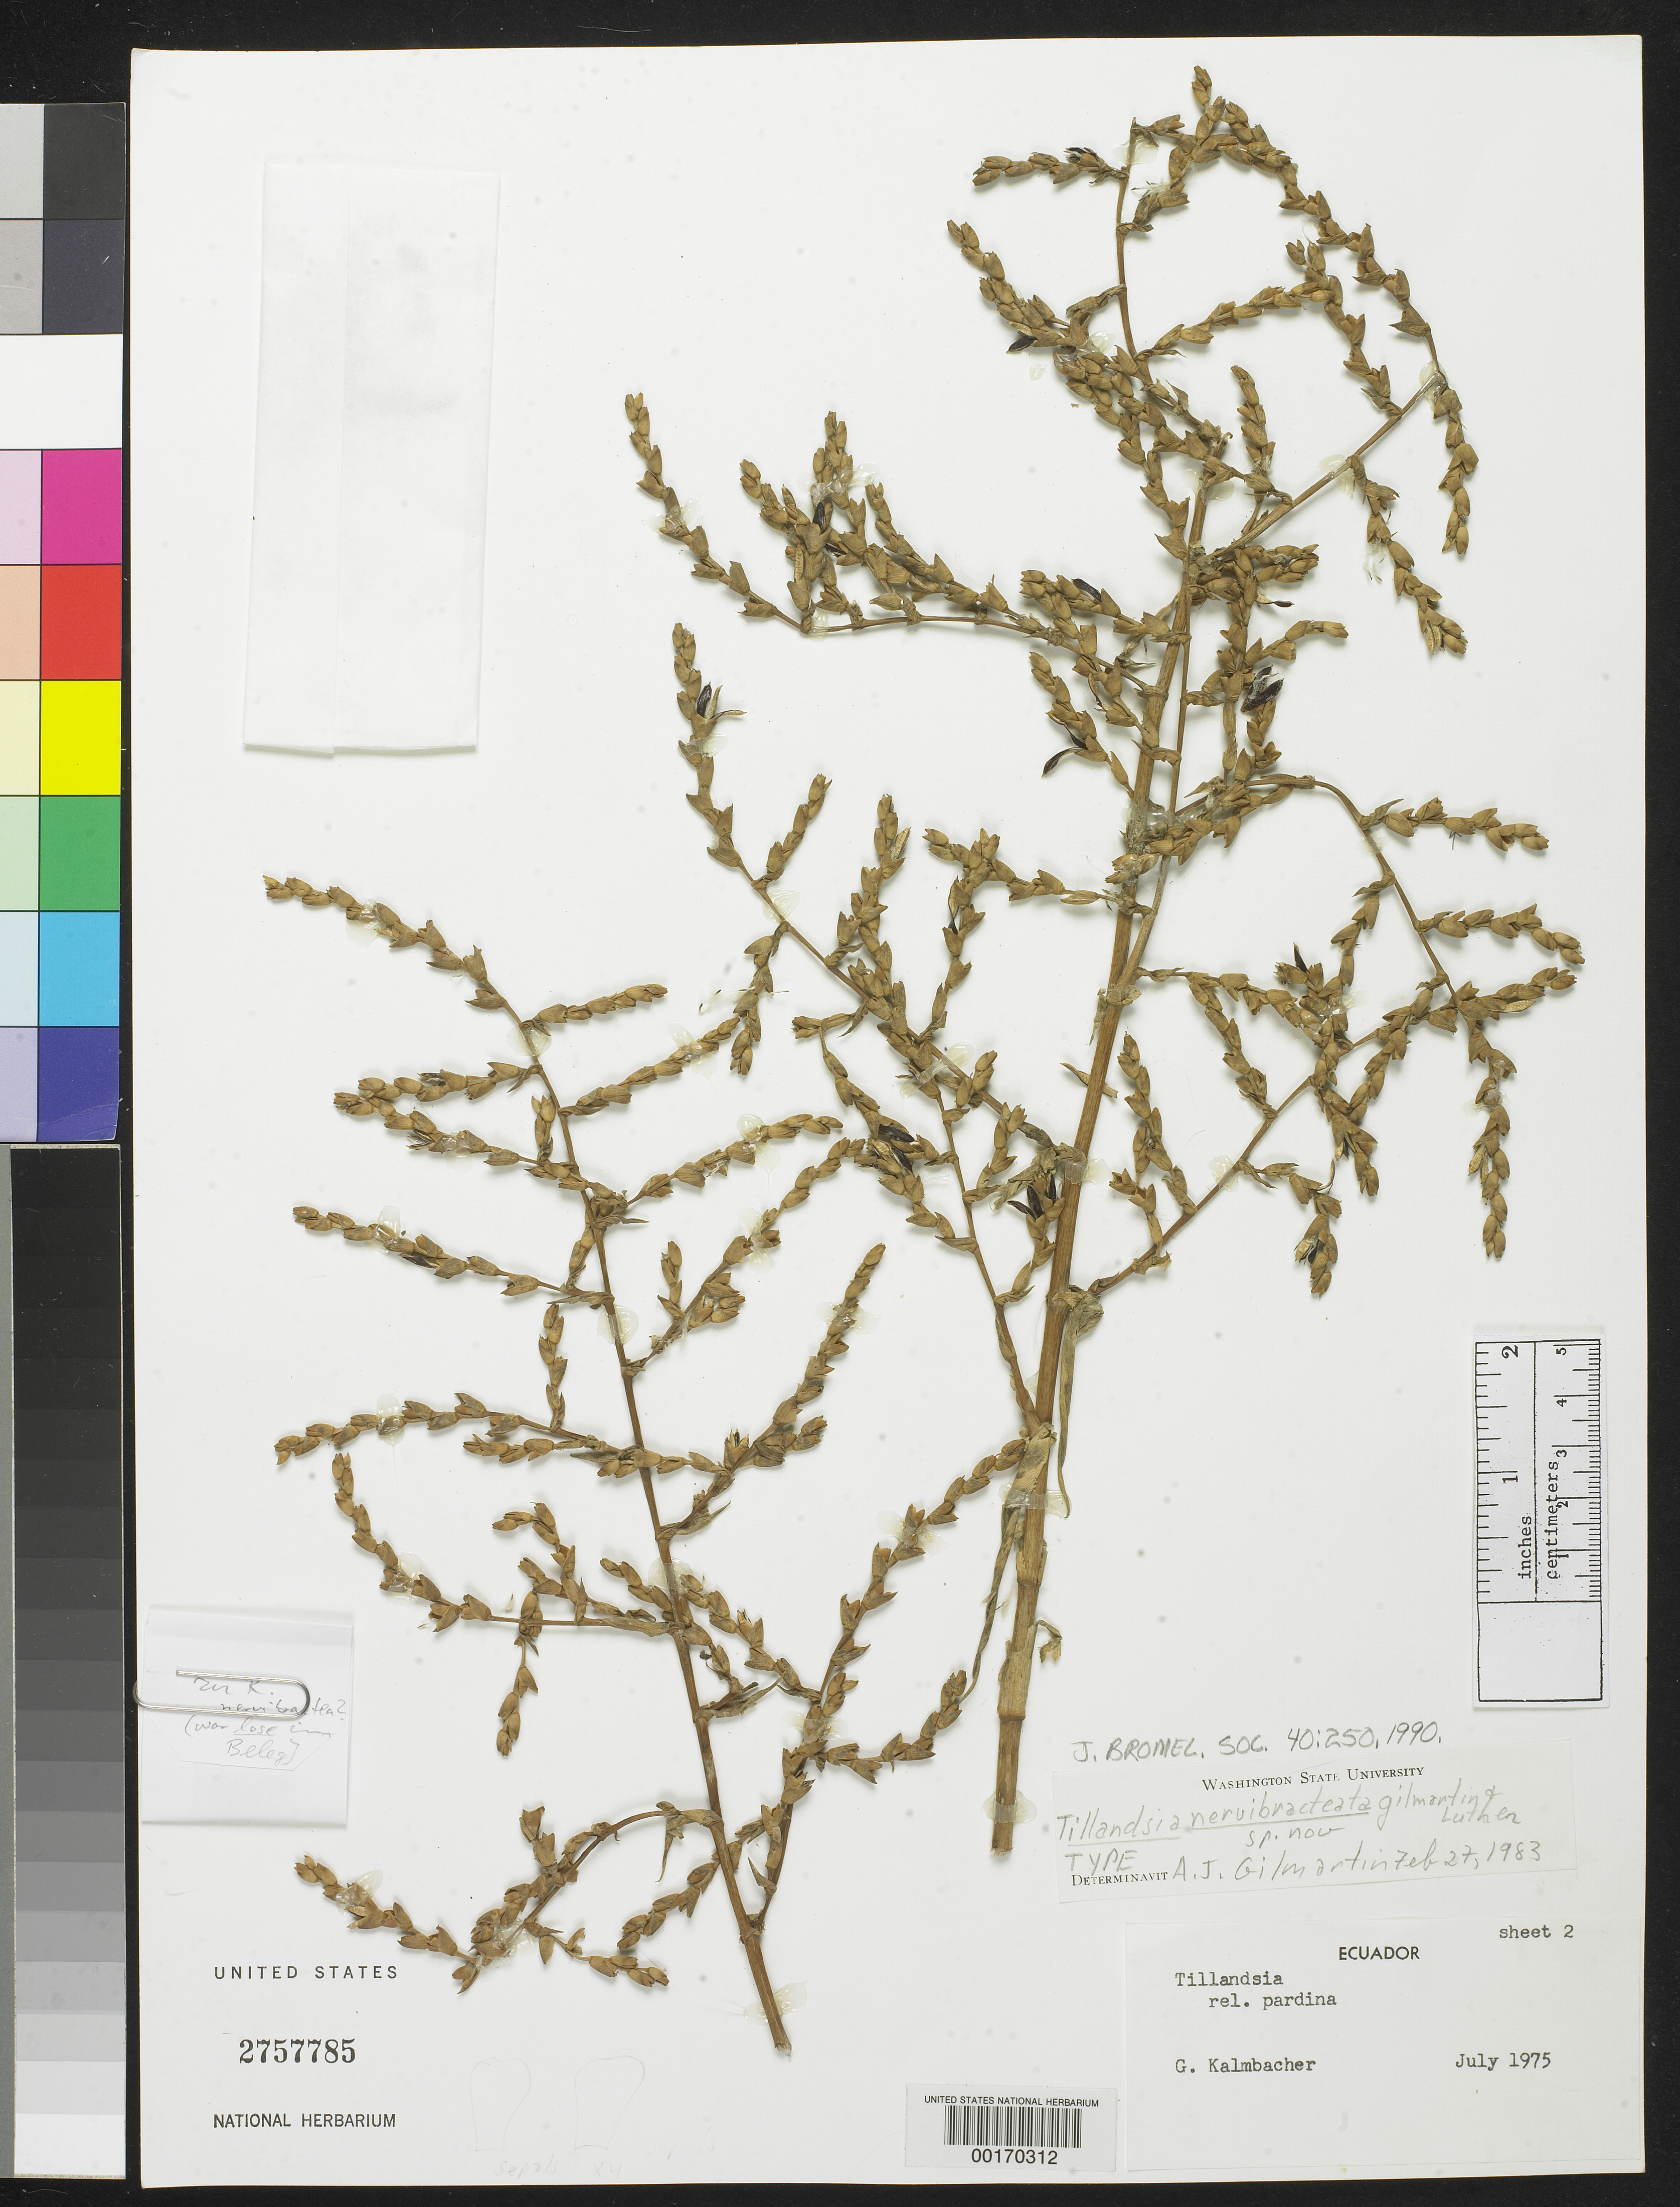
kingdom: Plantae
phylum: Tracheophyta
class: Liliopsida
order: Poales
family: Bromeliaceae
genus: Tillandsia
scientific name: Tillandsia nervibractea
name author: Gilmartin & H. Luther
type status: Holotype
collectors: G. Kalmbacher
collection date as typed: Jul 1975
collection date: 1975-07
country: Peru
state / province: San Martín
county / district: Mariscal Cáceres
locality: Rio Huallaga, margen Derecha del; Balsa Probana; dtto. Tocache Nuevo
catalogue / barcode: US 2757785